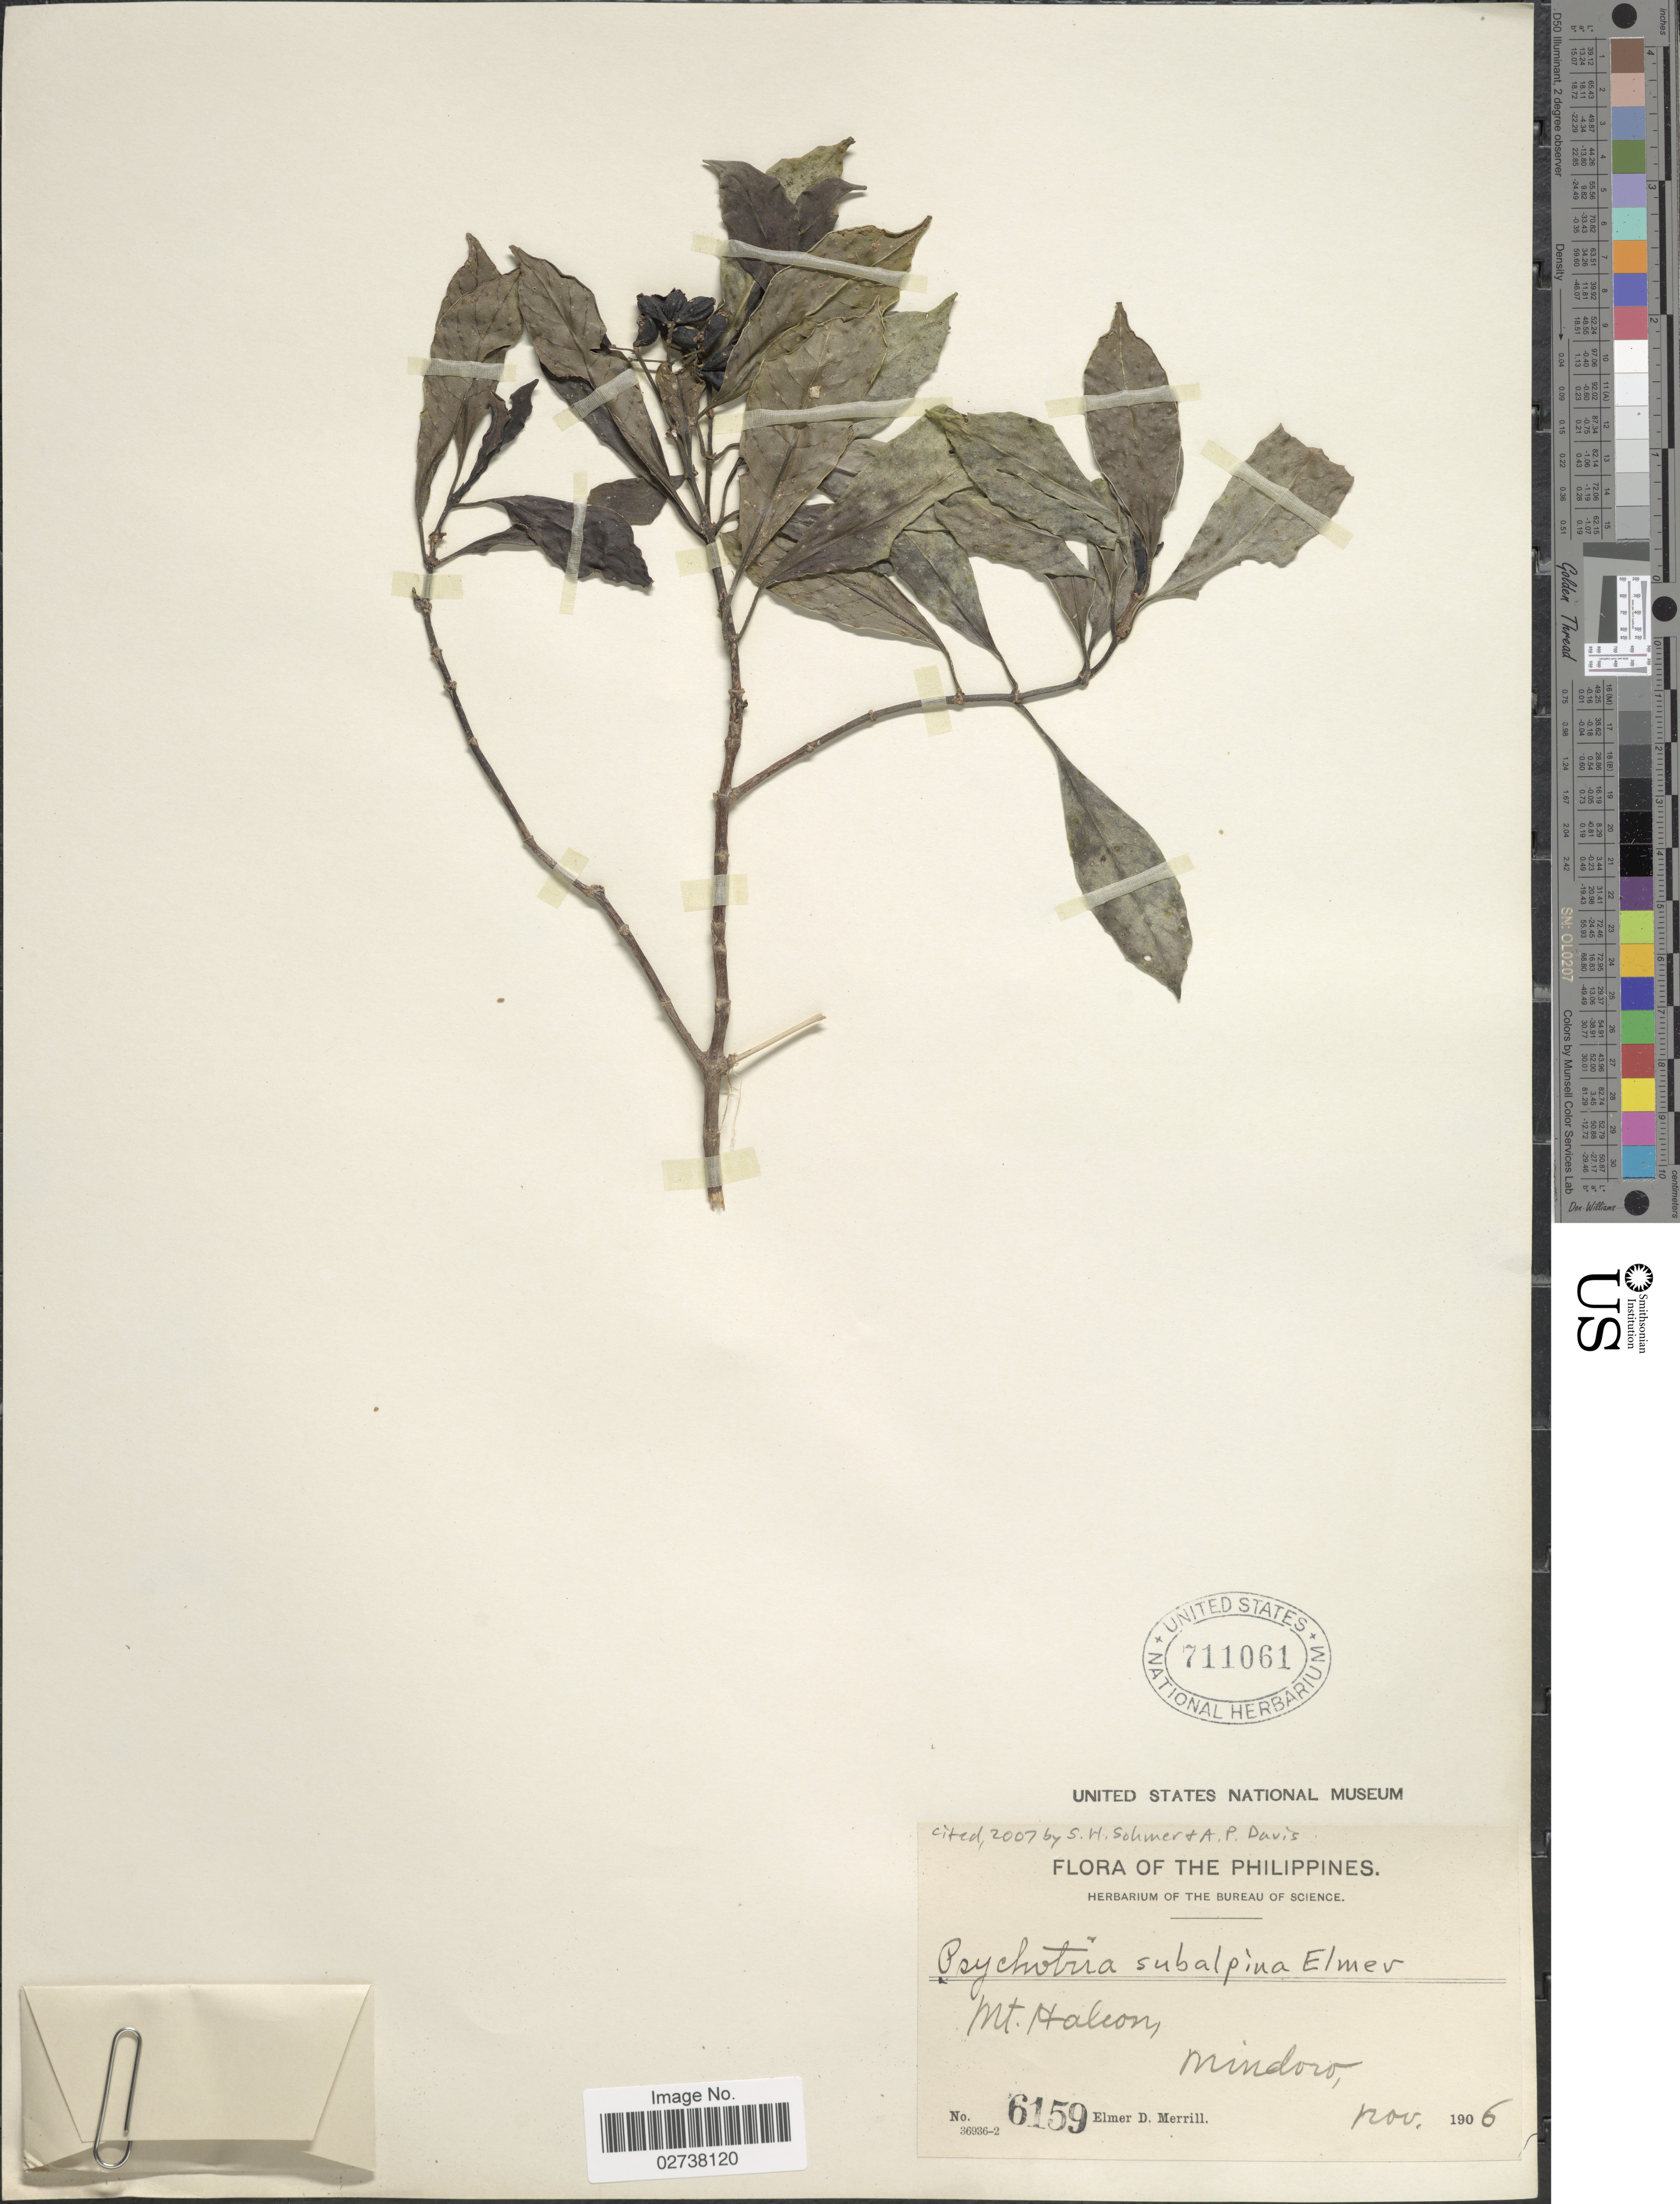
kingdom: Plantae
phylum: Tracheophyta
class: Magnoliopsida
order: Gentianales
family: Rubiaceae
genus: Psychotria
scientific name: Psychotria subalpina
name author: Elmer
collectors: E. D. Merrill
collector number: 6159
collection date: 1906-11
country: Philippines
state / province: Mimaropa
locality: Mt. Halcon, Mindoro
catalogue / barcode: US 711061